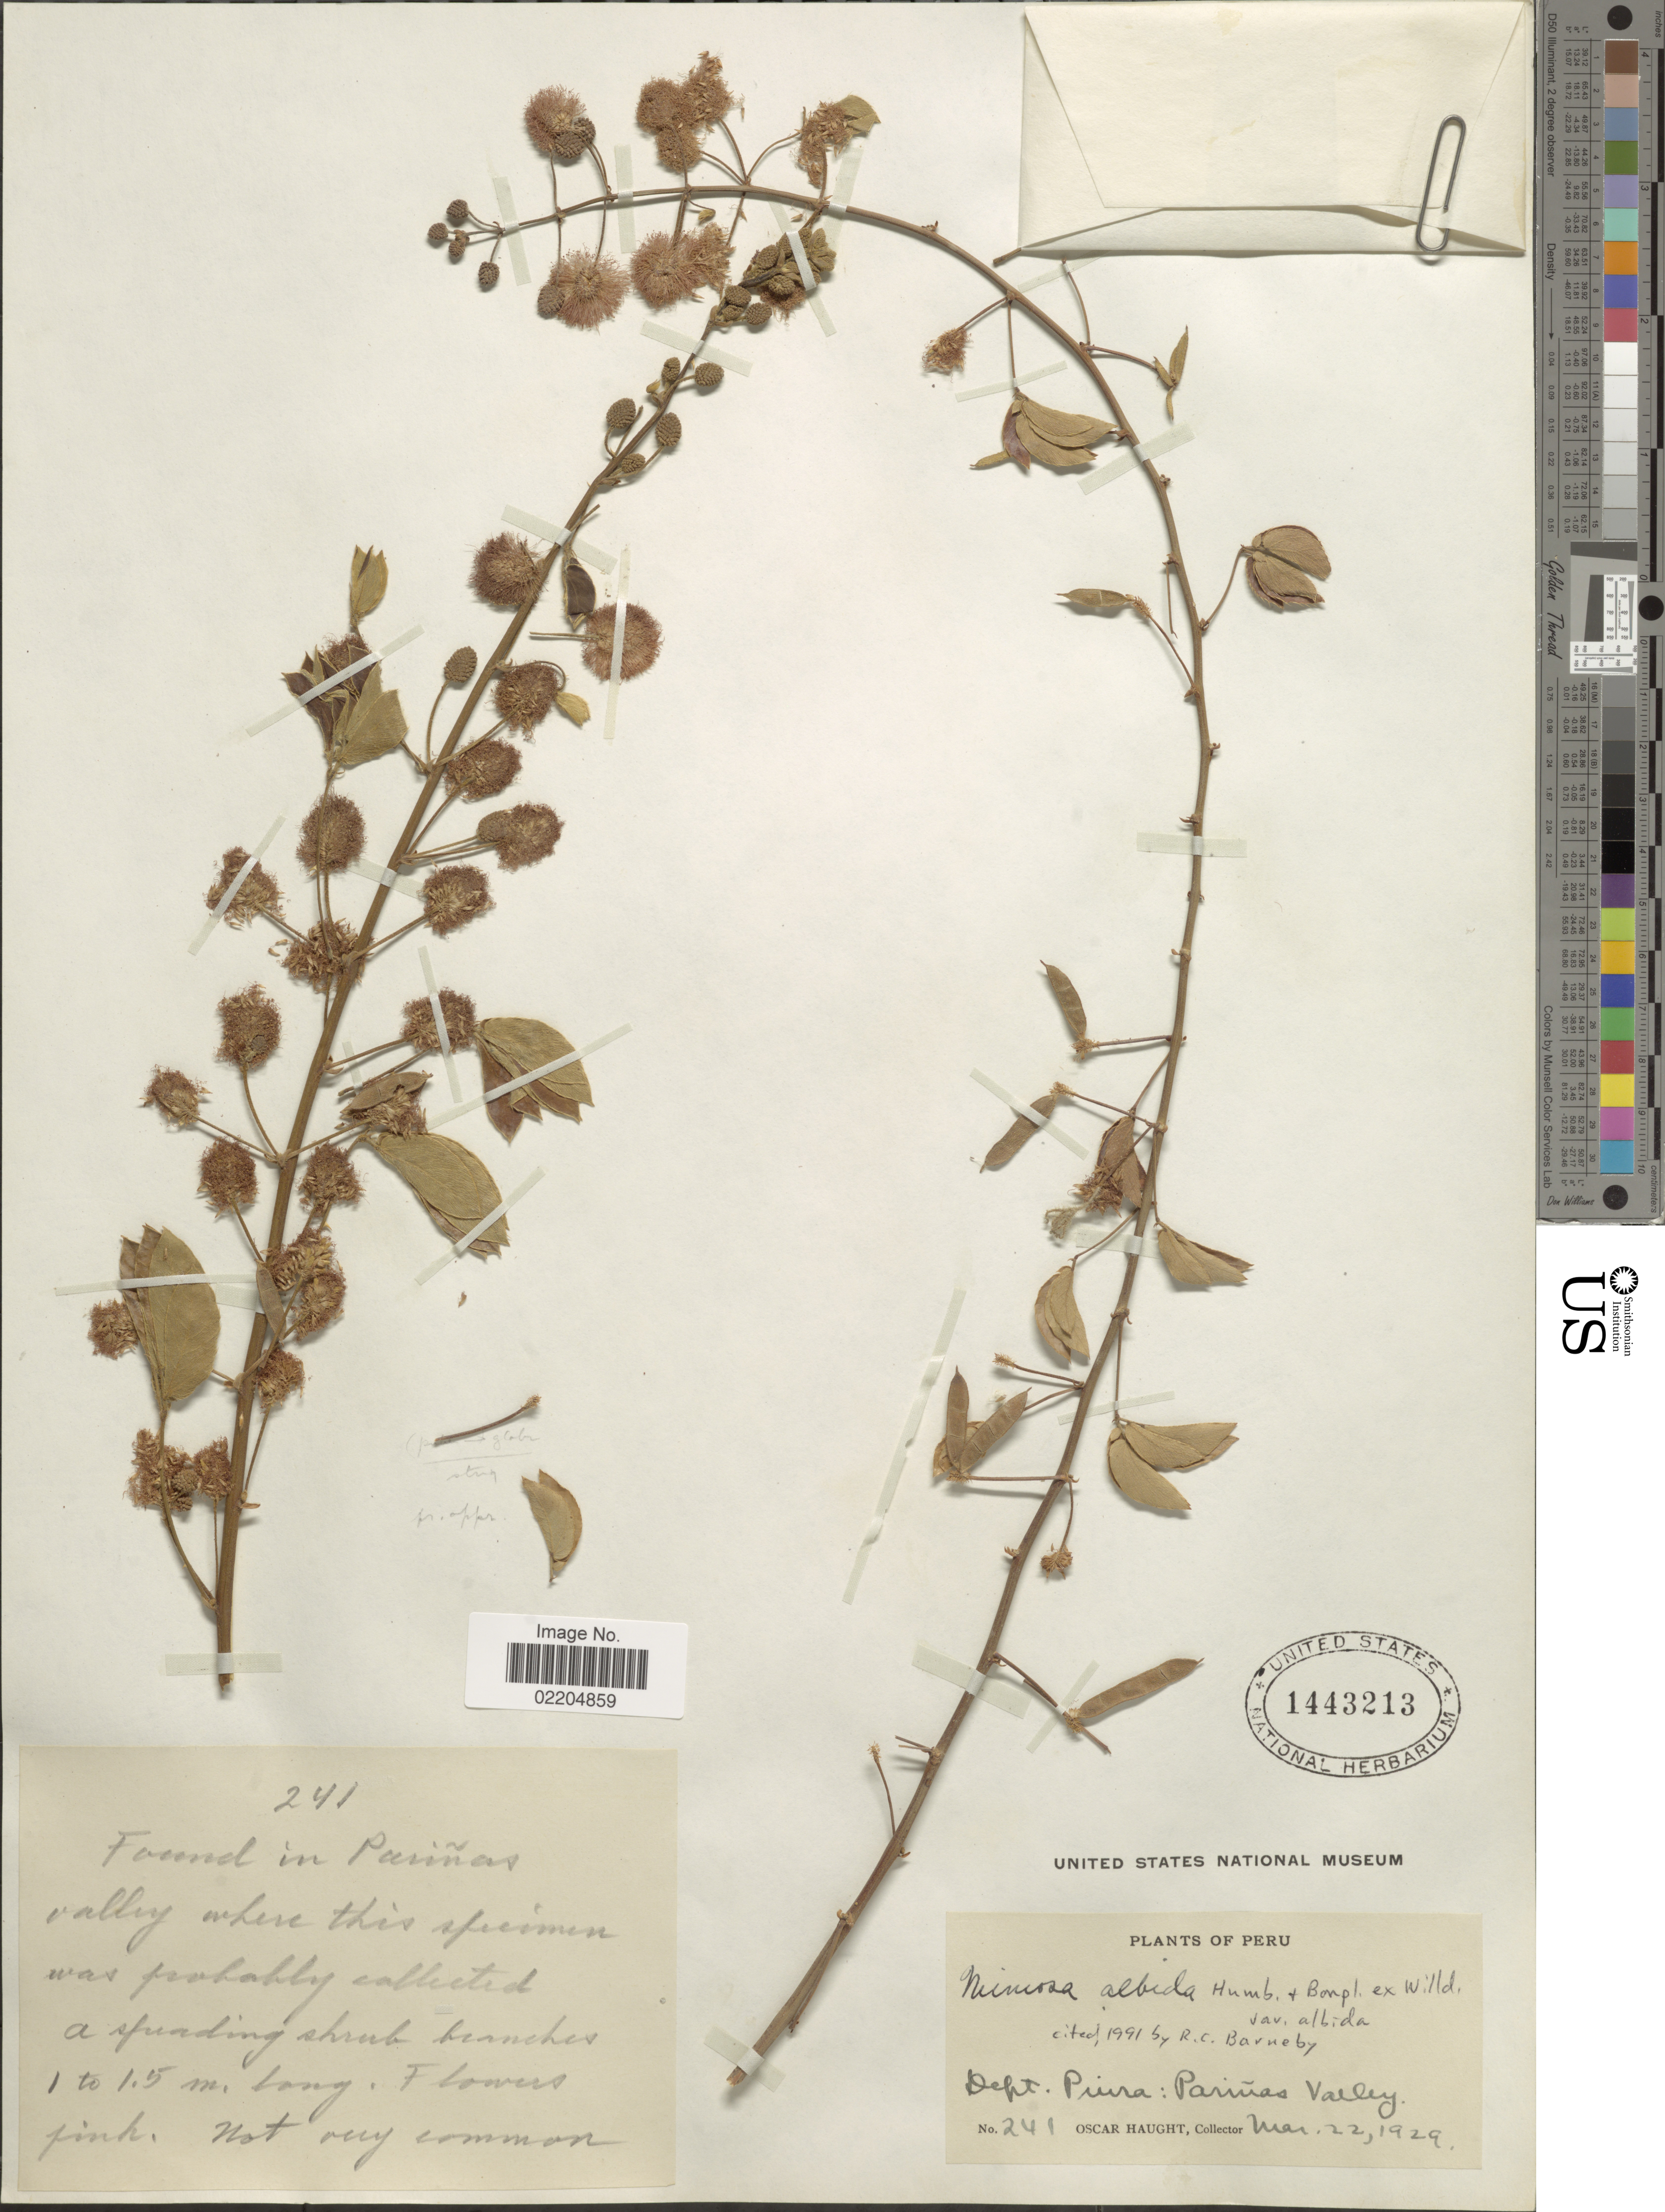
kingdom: Plantae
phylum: Tracheophyta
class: Magnoliopsida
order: Fabales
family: Fabaceae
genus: Mimosa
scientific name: Mimosa albida var. albida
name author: Humb. & Bonpl. ex Willd.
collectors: O. Haught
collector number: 241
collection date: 1929-03-22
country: Peru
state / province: Piura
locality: Dept. Piura: Parinas Valley.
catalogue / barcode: US 1443213